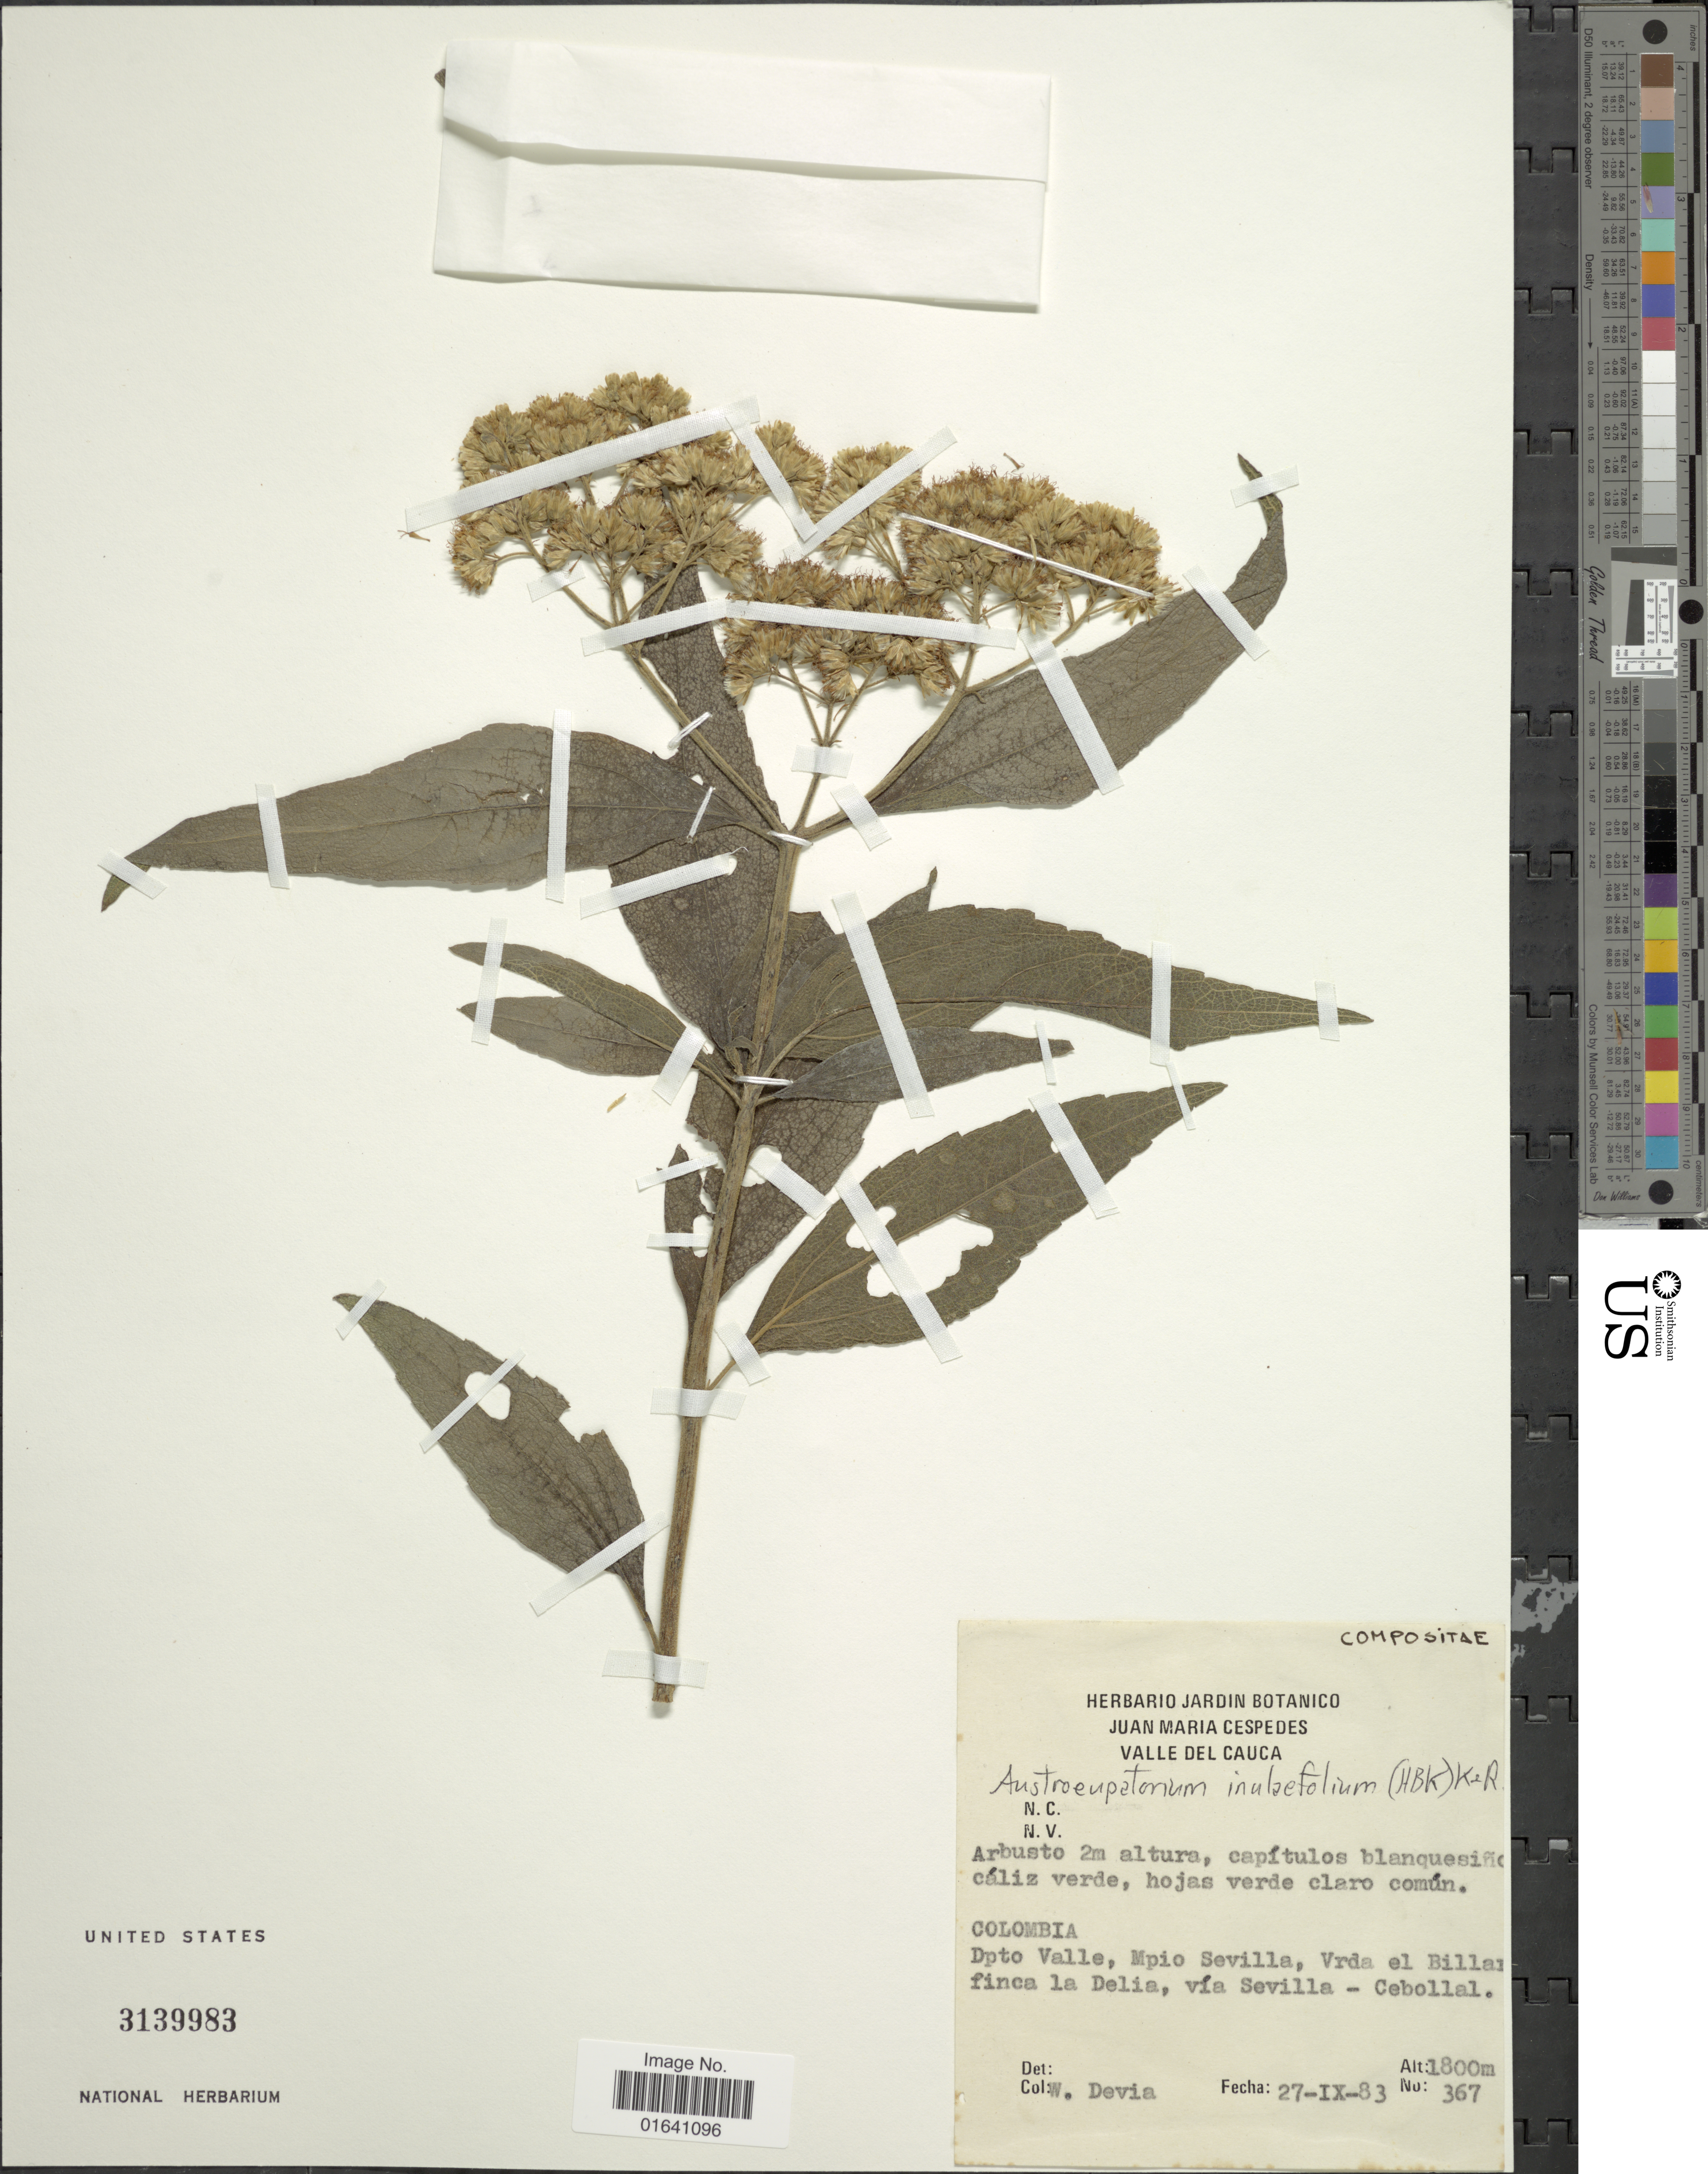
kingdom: Plantae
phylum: Tracheophyta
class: Magnoliopsida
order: Asterales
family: Asteraceae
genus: Austroeupatorium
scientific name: Austroeupatorium inulaefolium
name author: (Kunth) R.M. King & H. Rob.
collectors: W. Devia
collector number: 367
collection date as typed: Transcribed d/m/y: 27/9/83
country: Colombia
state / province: Valle del Cauca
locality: Depto Valle, Mpio Sevilla, Vrda el Bill [illegible text] finca la Delia, vía Sevilla - Cebollal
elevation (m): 1800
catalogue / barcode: US 3139983